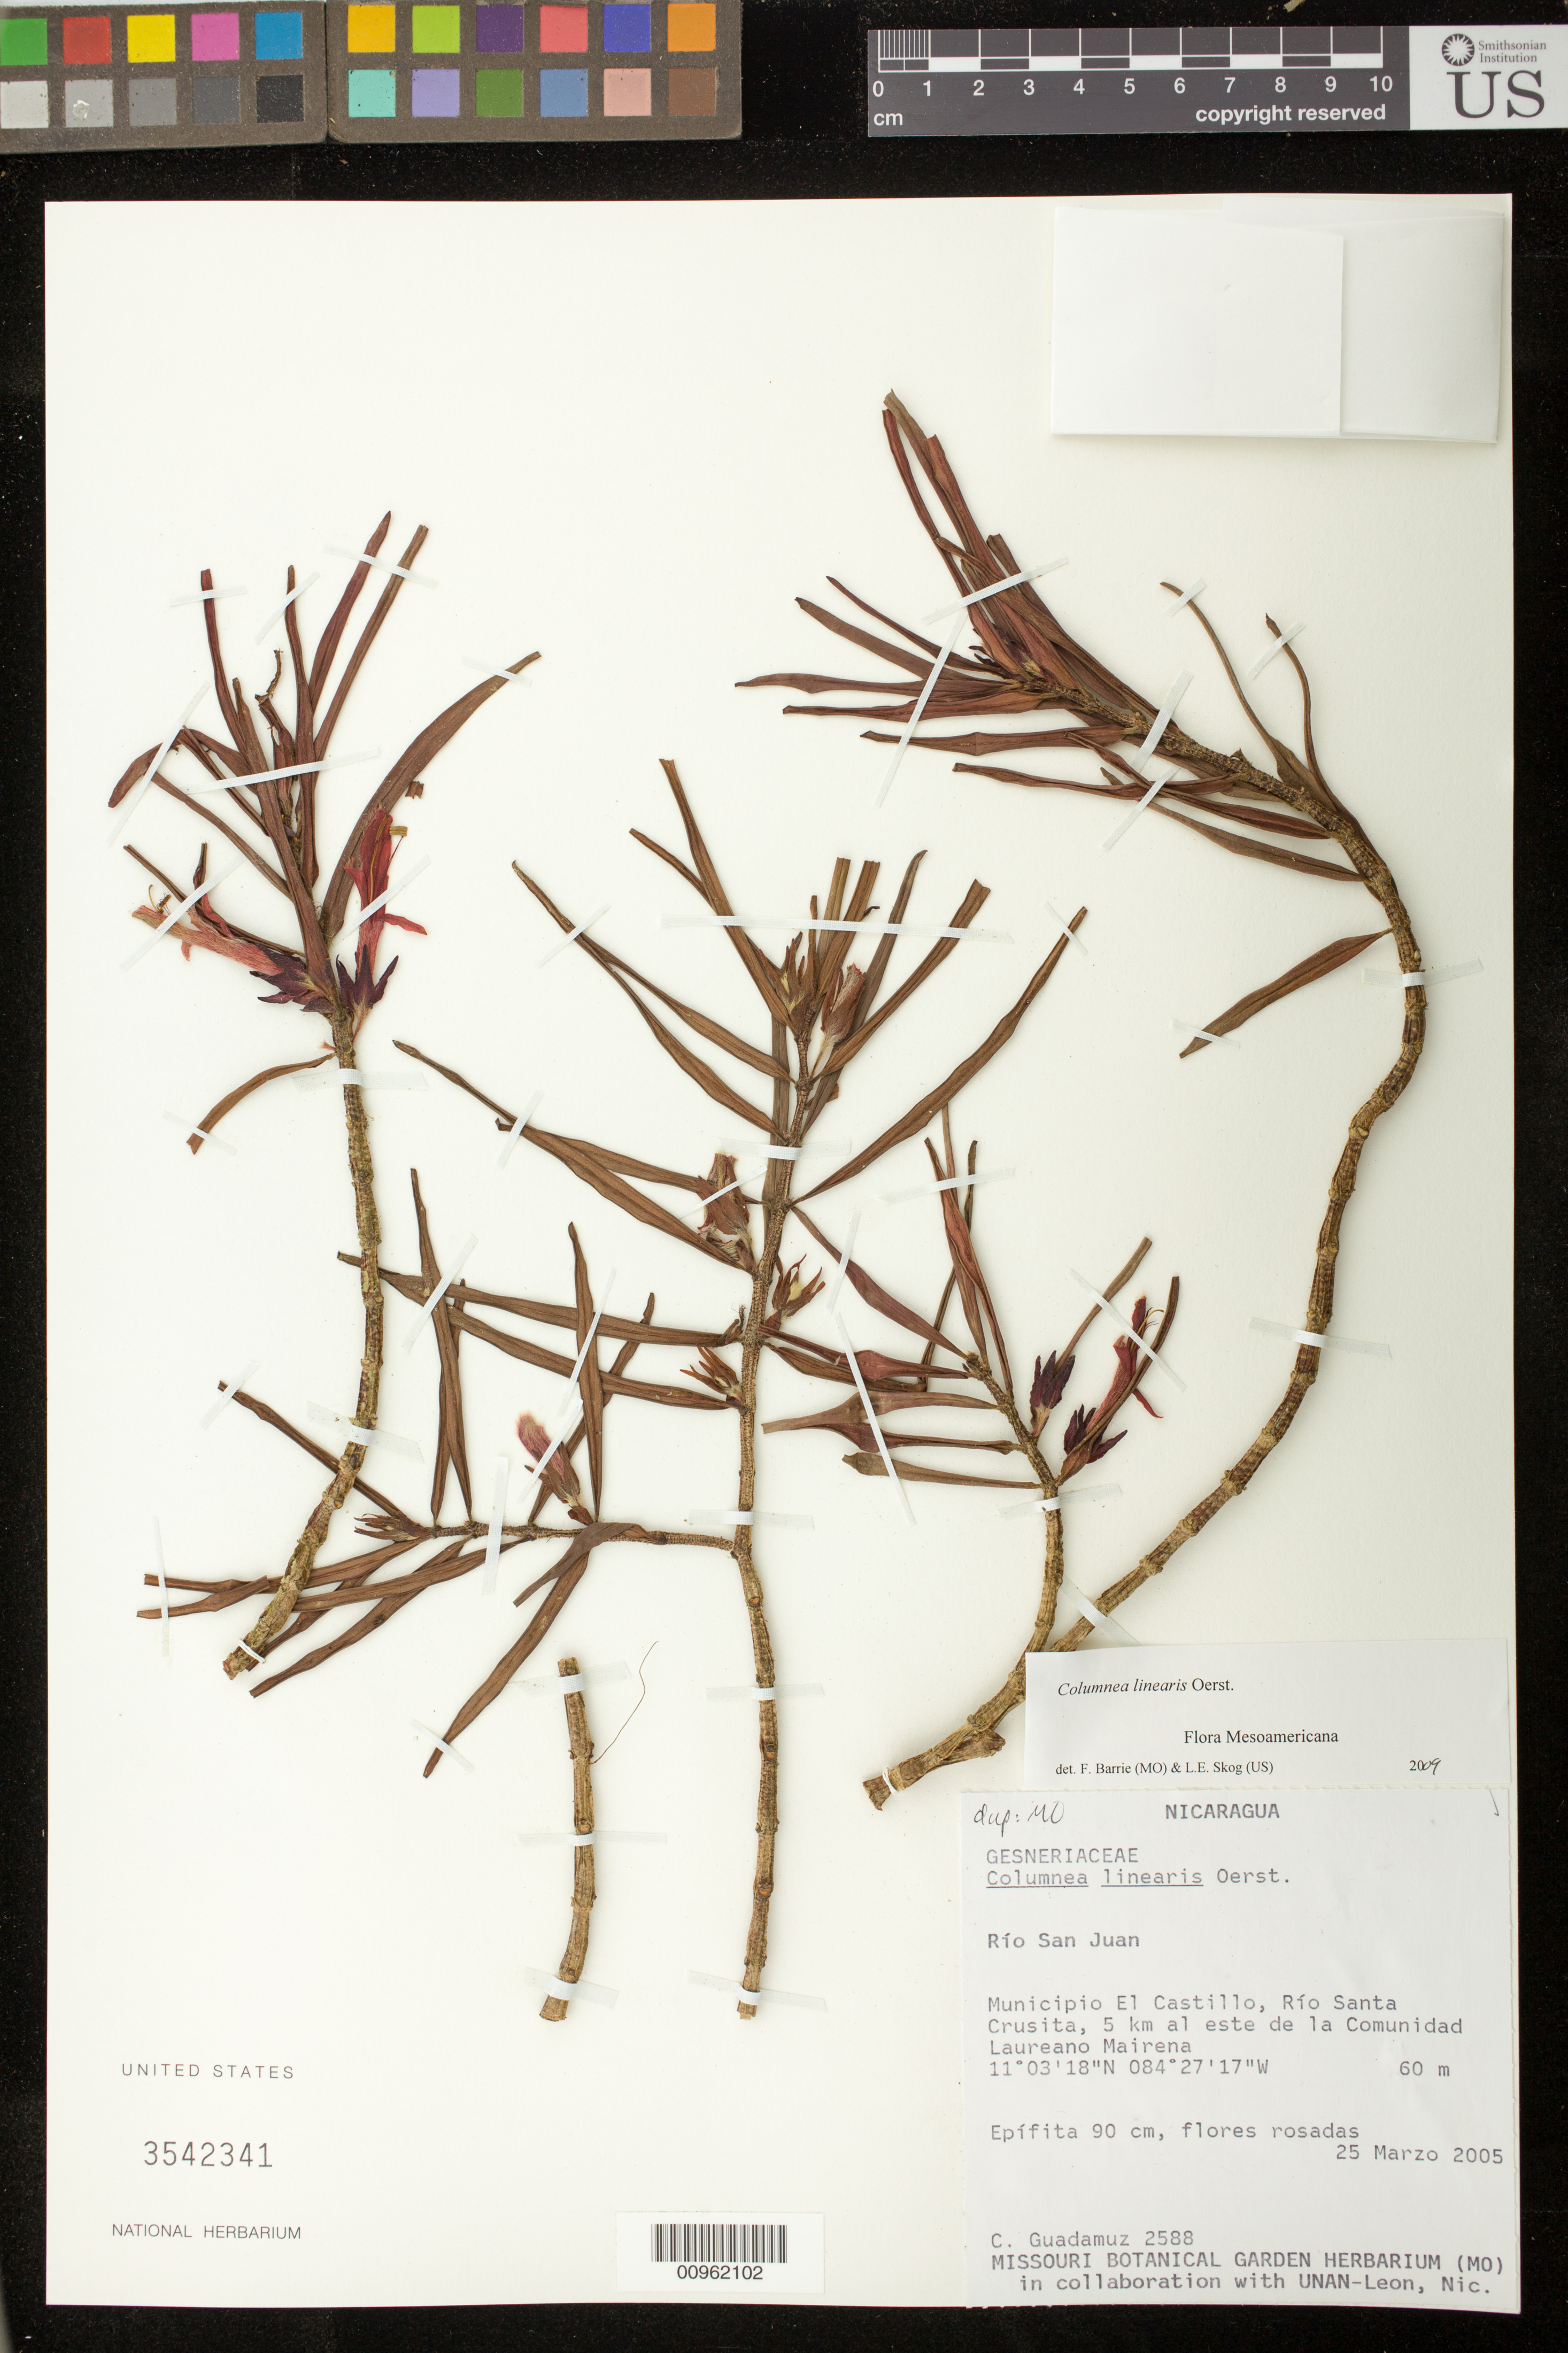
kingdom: Plantae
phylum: Tracheophyta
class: Magnoliopsida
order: Lamiales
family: Gesneriaceae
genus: Columnea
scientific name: Columnea linearis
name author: Oerst.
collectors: C. Guadamuz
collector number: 2588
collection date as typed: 25 Mar 2005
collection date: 2005-03-25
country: Nicaragua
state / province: Rio San Juan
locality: Municipio El Castillo, Rio Santa Crusita, 5 km al este de la comunidad Laureano Mairena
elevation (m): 60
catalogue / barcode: US 3542341